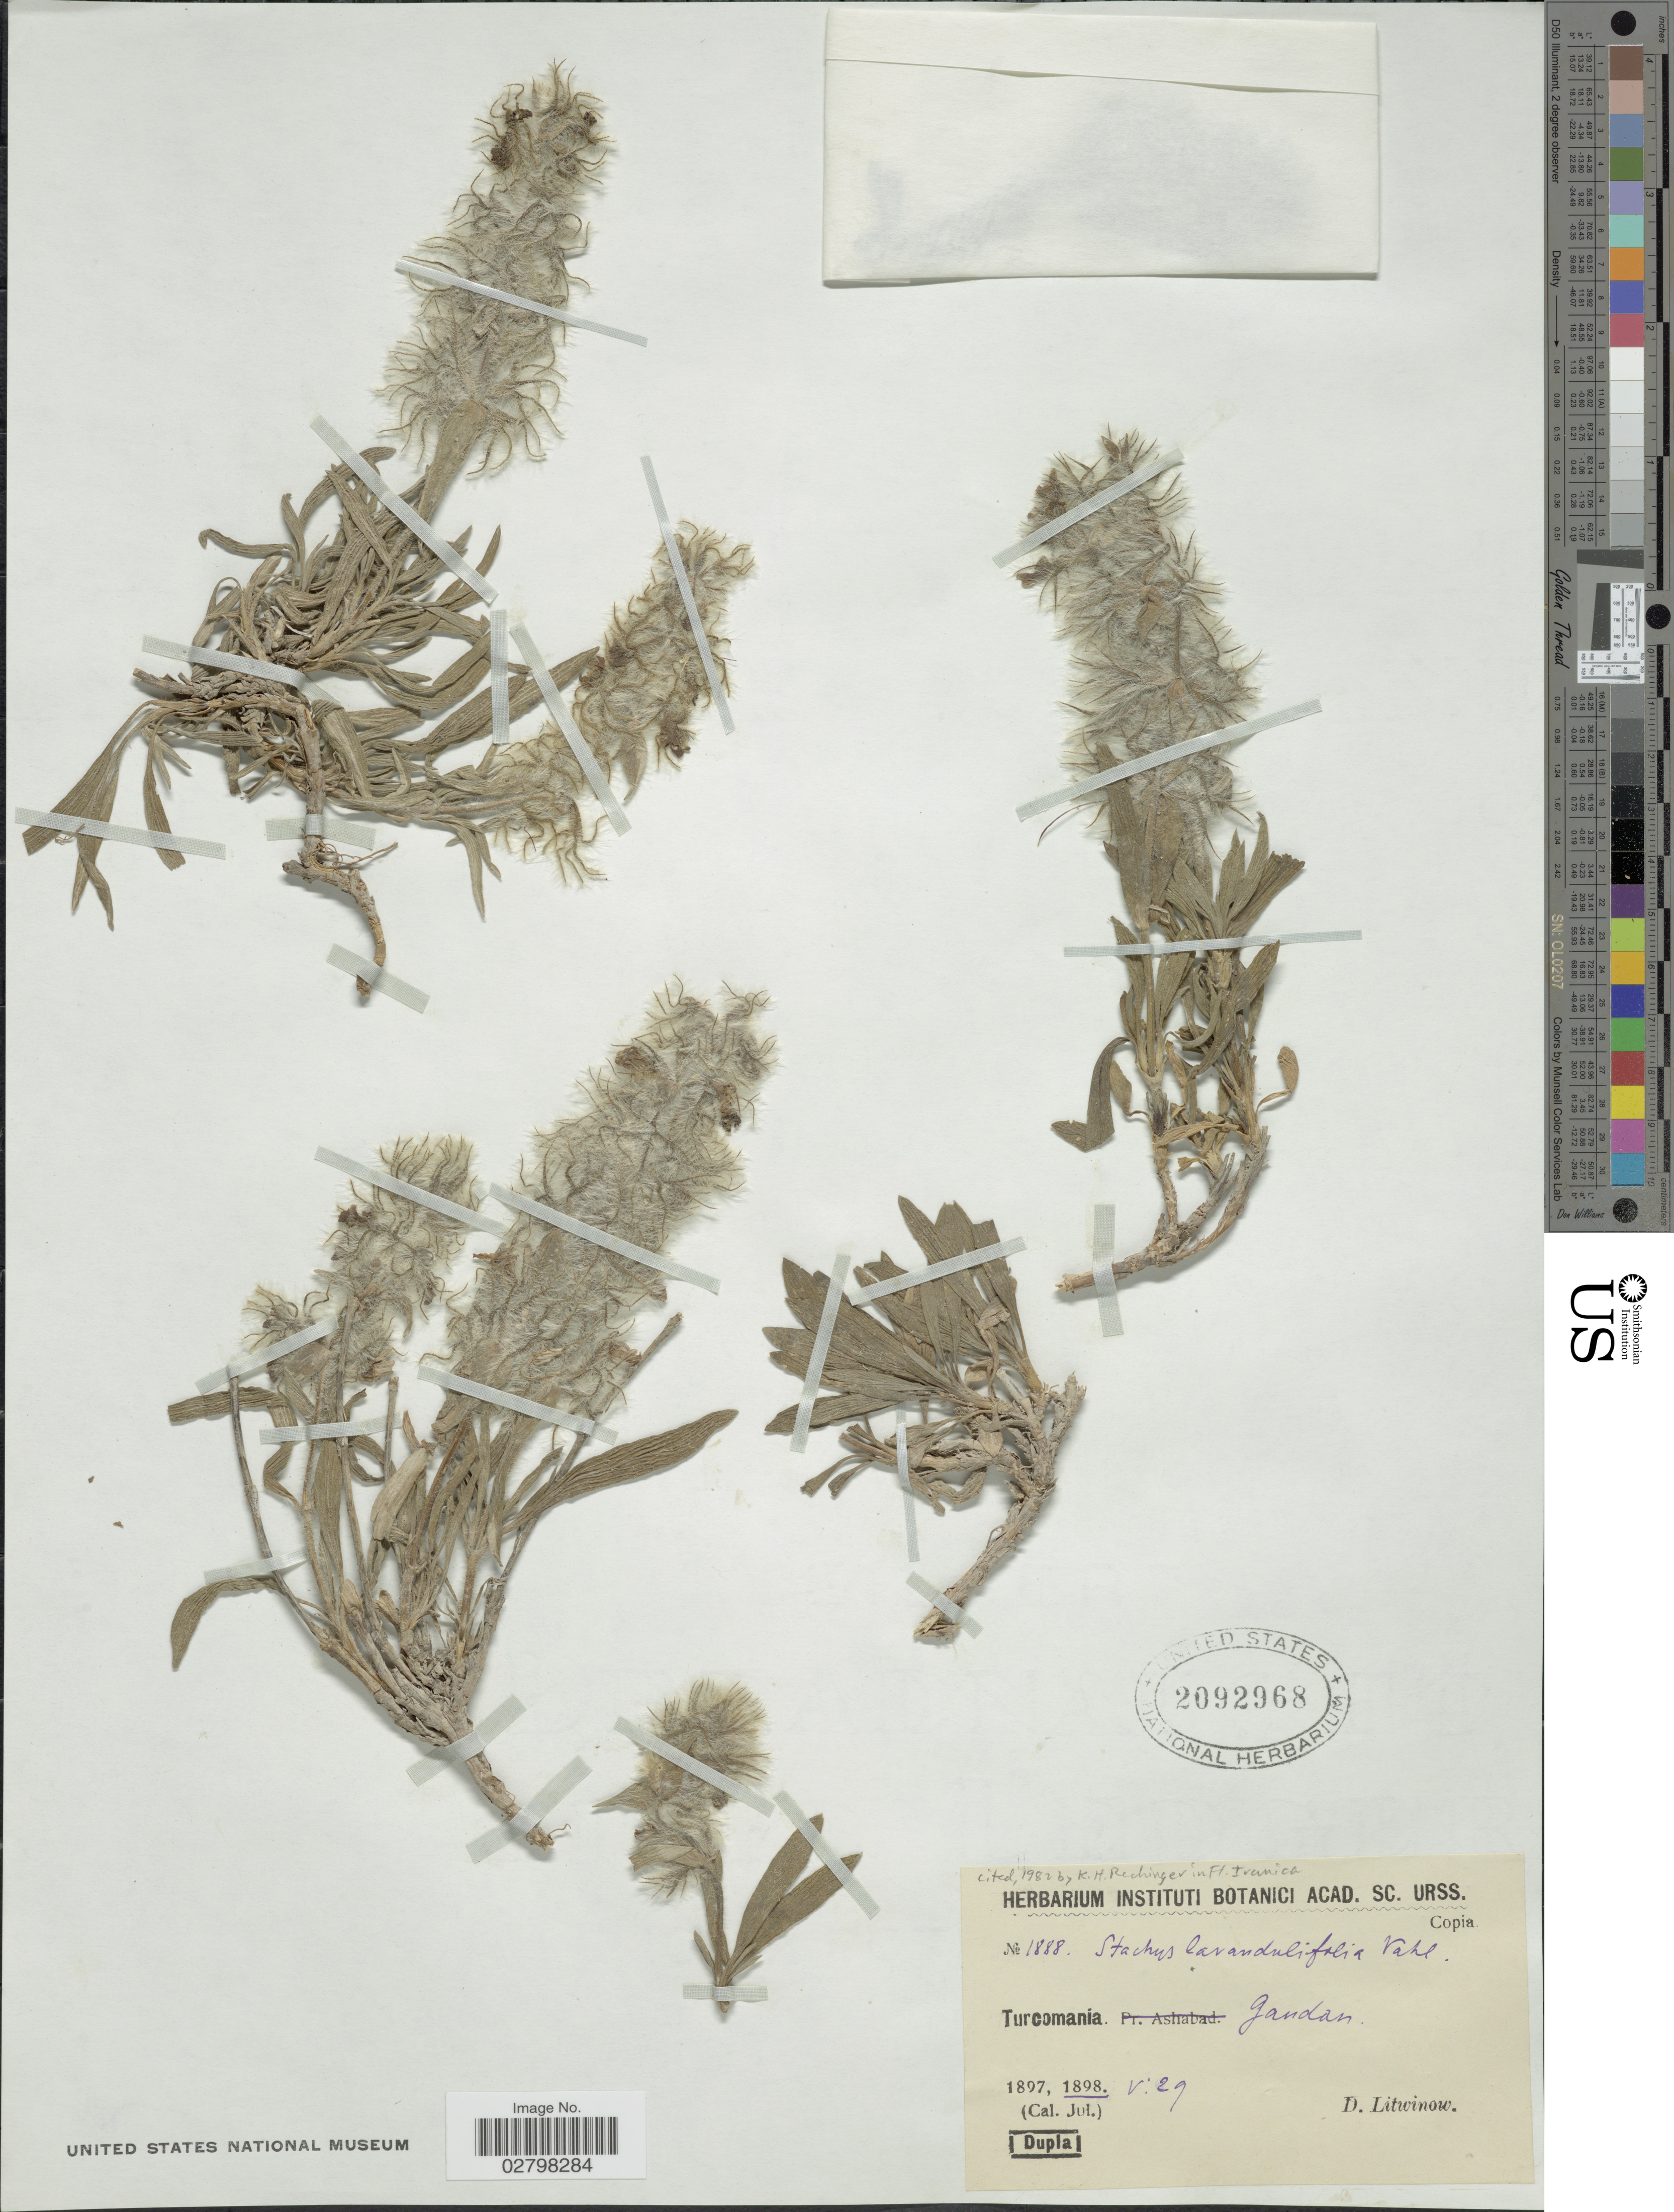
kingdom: Plantae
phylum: Tracheophyta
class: Magnoliopsida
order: Lamiales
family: Lamiaceae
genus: Stachys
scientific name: Stachys lavandulifolia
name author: Vahl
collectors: D. Litwinow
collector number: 1888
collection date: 1898-05-29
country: Turkmenistan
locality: Turcomania. Gaudan.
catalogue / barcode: US 2092968